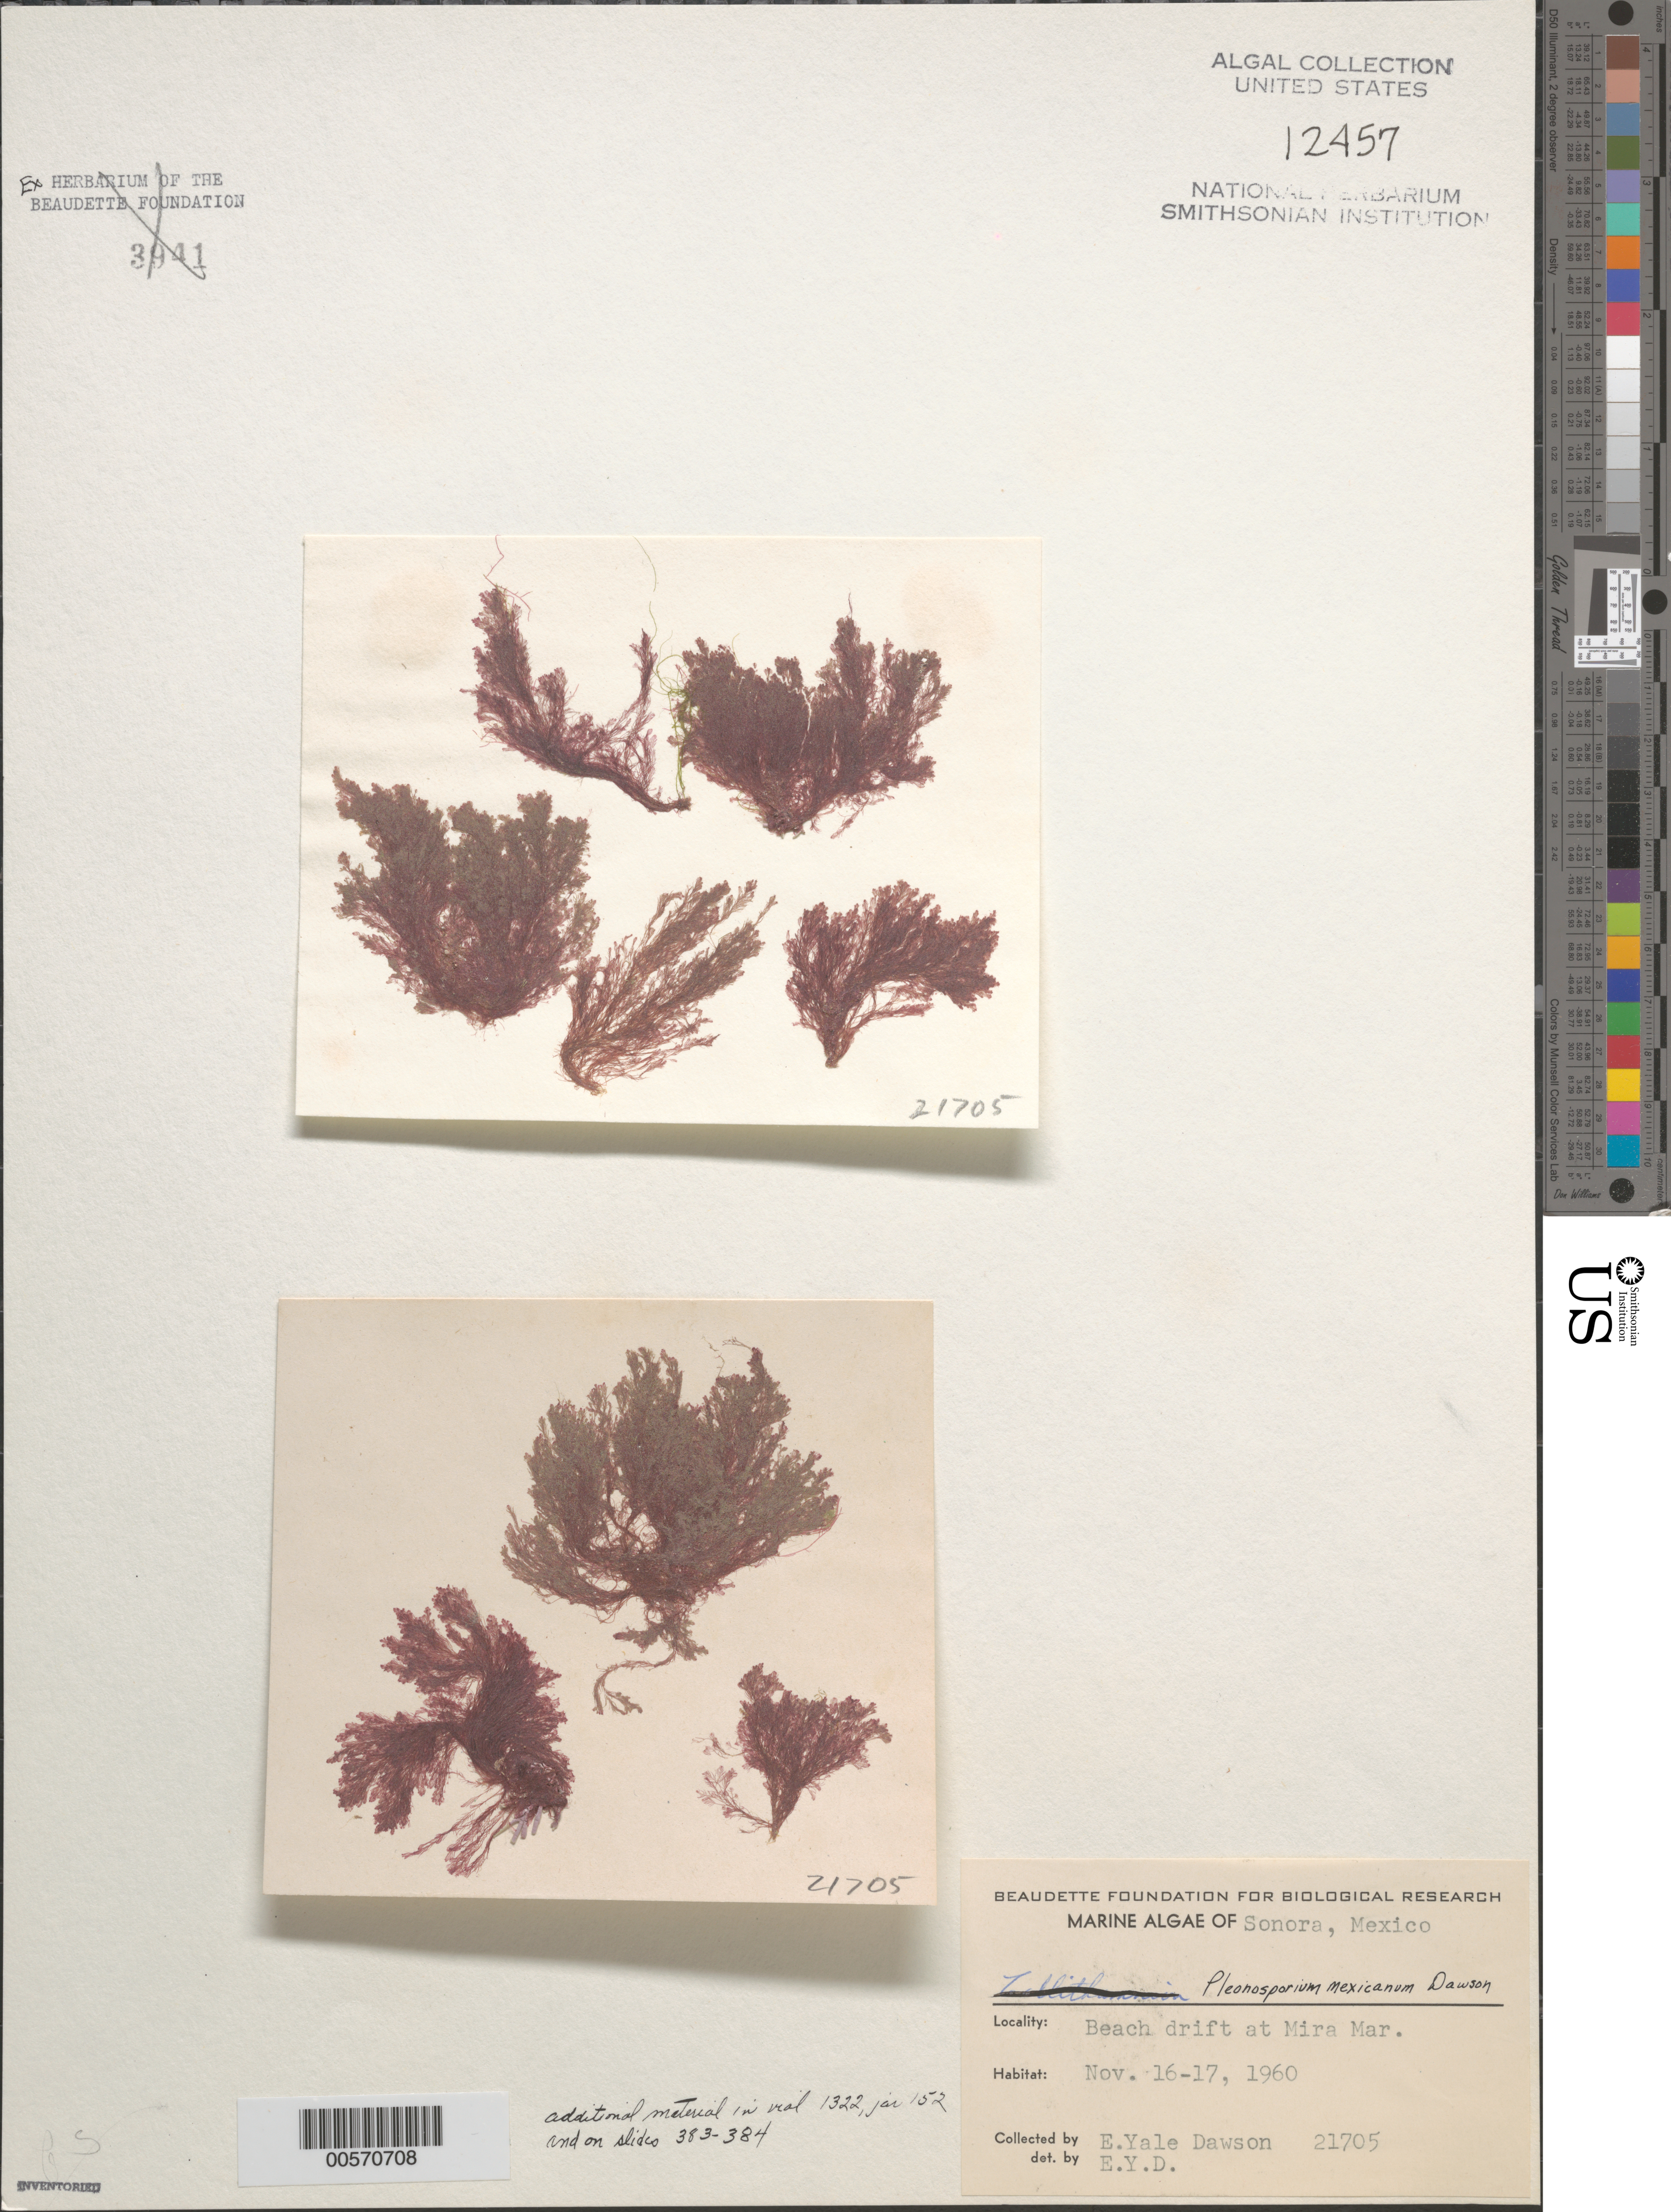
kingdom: Plantae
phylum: Rhodophyta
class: Florideophyceae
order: Ceramiales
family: Wrangeliaceae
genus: Pleonosporium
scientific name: Pleonosporium mexicanum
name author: E.Y. Dawson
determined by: Dawson, E. Y.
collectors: E. Y. Dawson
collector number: EYD 21705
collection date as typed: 16 Nov 1960 TO 17 Nov 1960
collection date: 1960-11-16/1960-11-17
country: Mexico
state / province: Sonora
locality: Miramar Beach, Bahia Bocochibampo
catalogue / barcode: US 12457